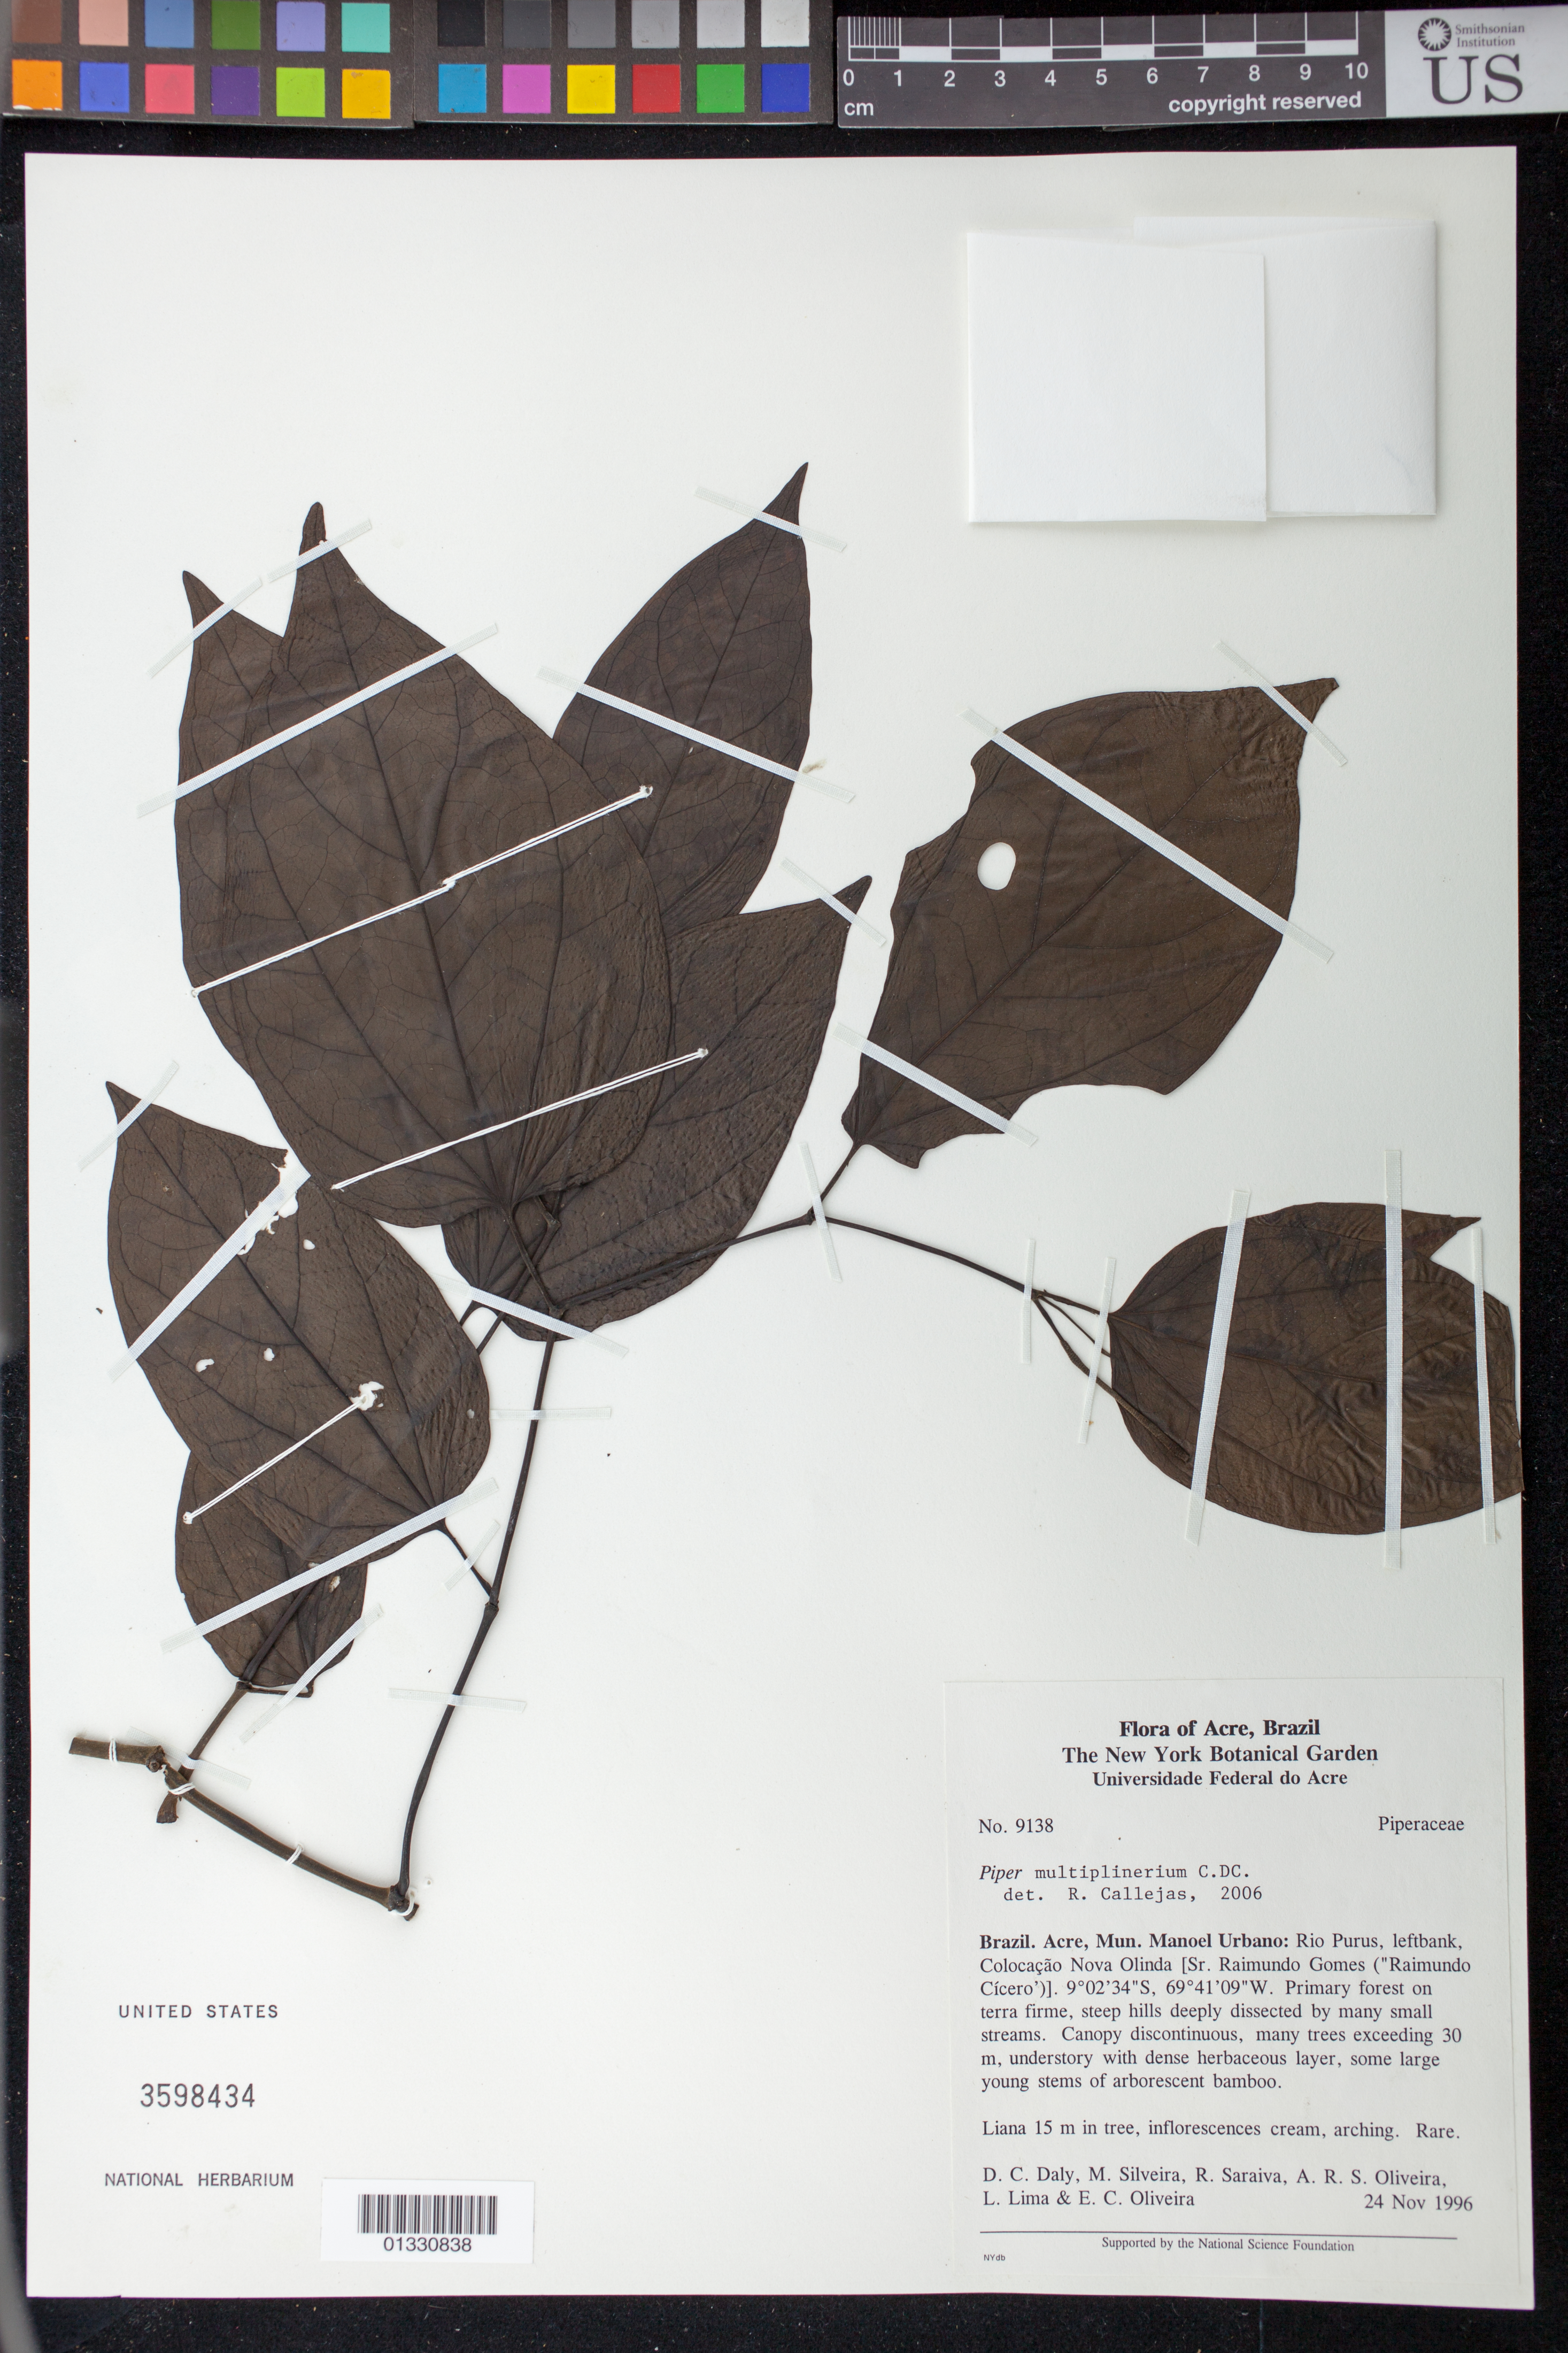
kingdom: Plantae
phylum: Tracheophyta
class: Magnoliopsida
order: Piperales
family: Piperaceae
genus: Piper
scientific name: Piper multiplinervium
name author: C. DC.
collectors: D. C. Daly, M. Silveira, R. Saraiva, A. R. Oliveira, L. Lima & E. Oliveira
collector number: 9138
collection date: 1996-11-24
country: Brazil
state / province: Acre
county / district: Manoel Urbano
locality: Rio Purus, leftbank, Colocação Nova Olinda (Sr. Raimundo Gomes ("Raimundo Cícero")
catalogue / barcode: US 3598434